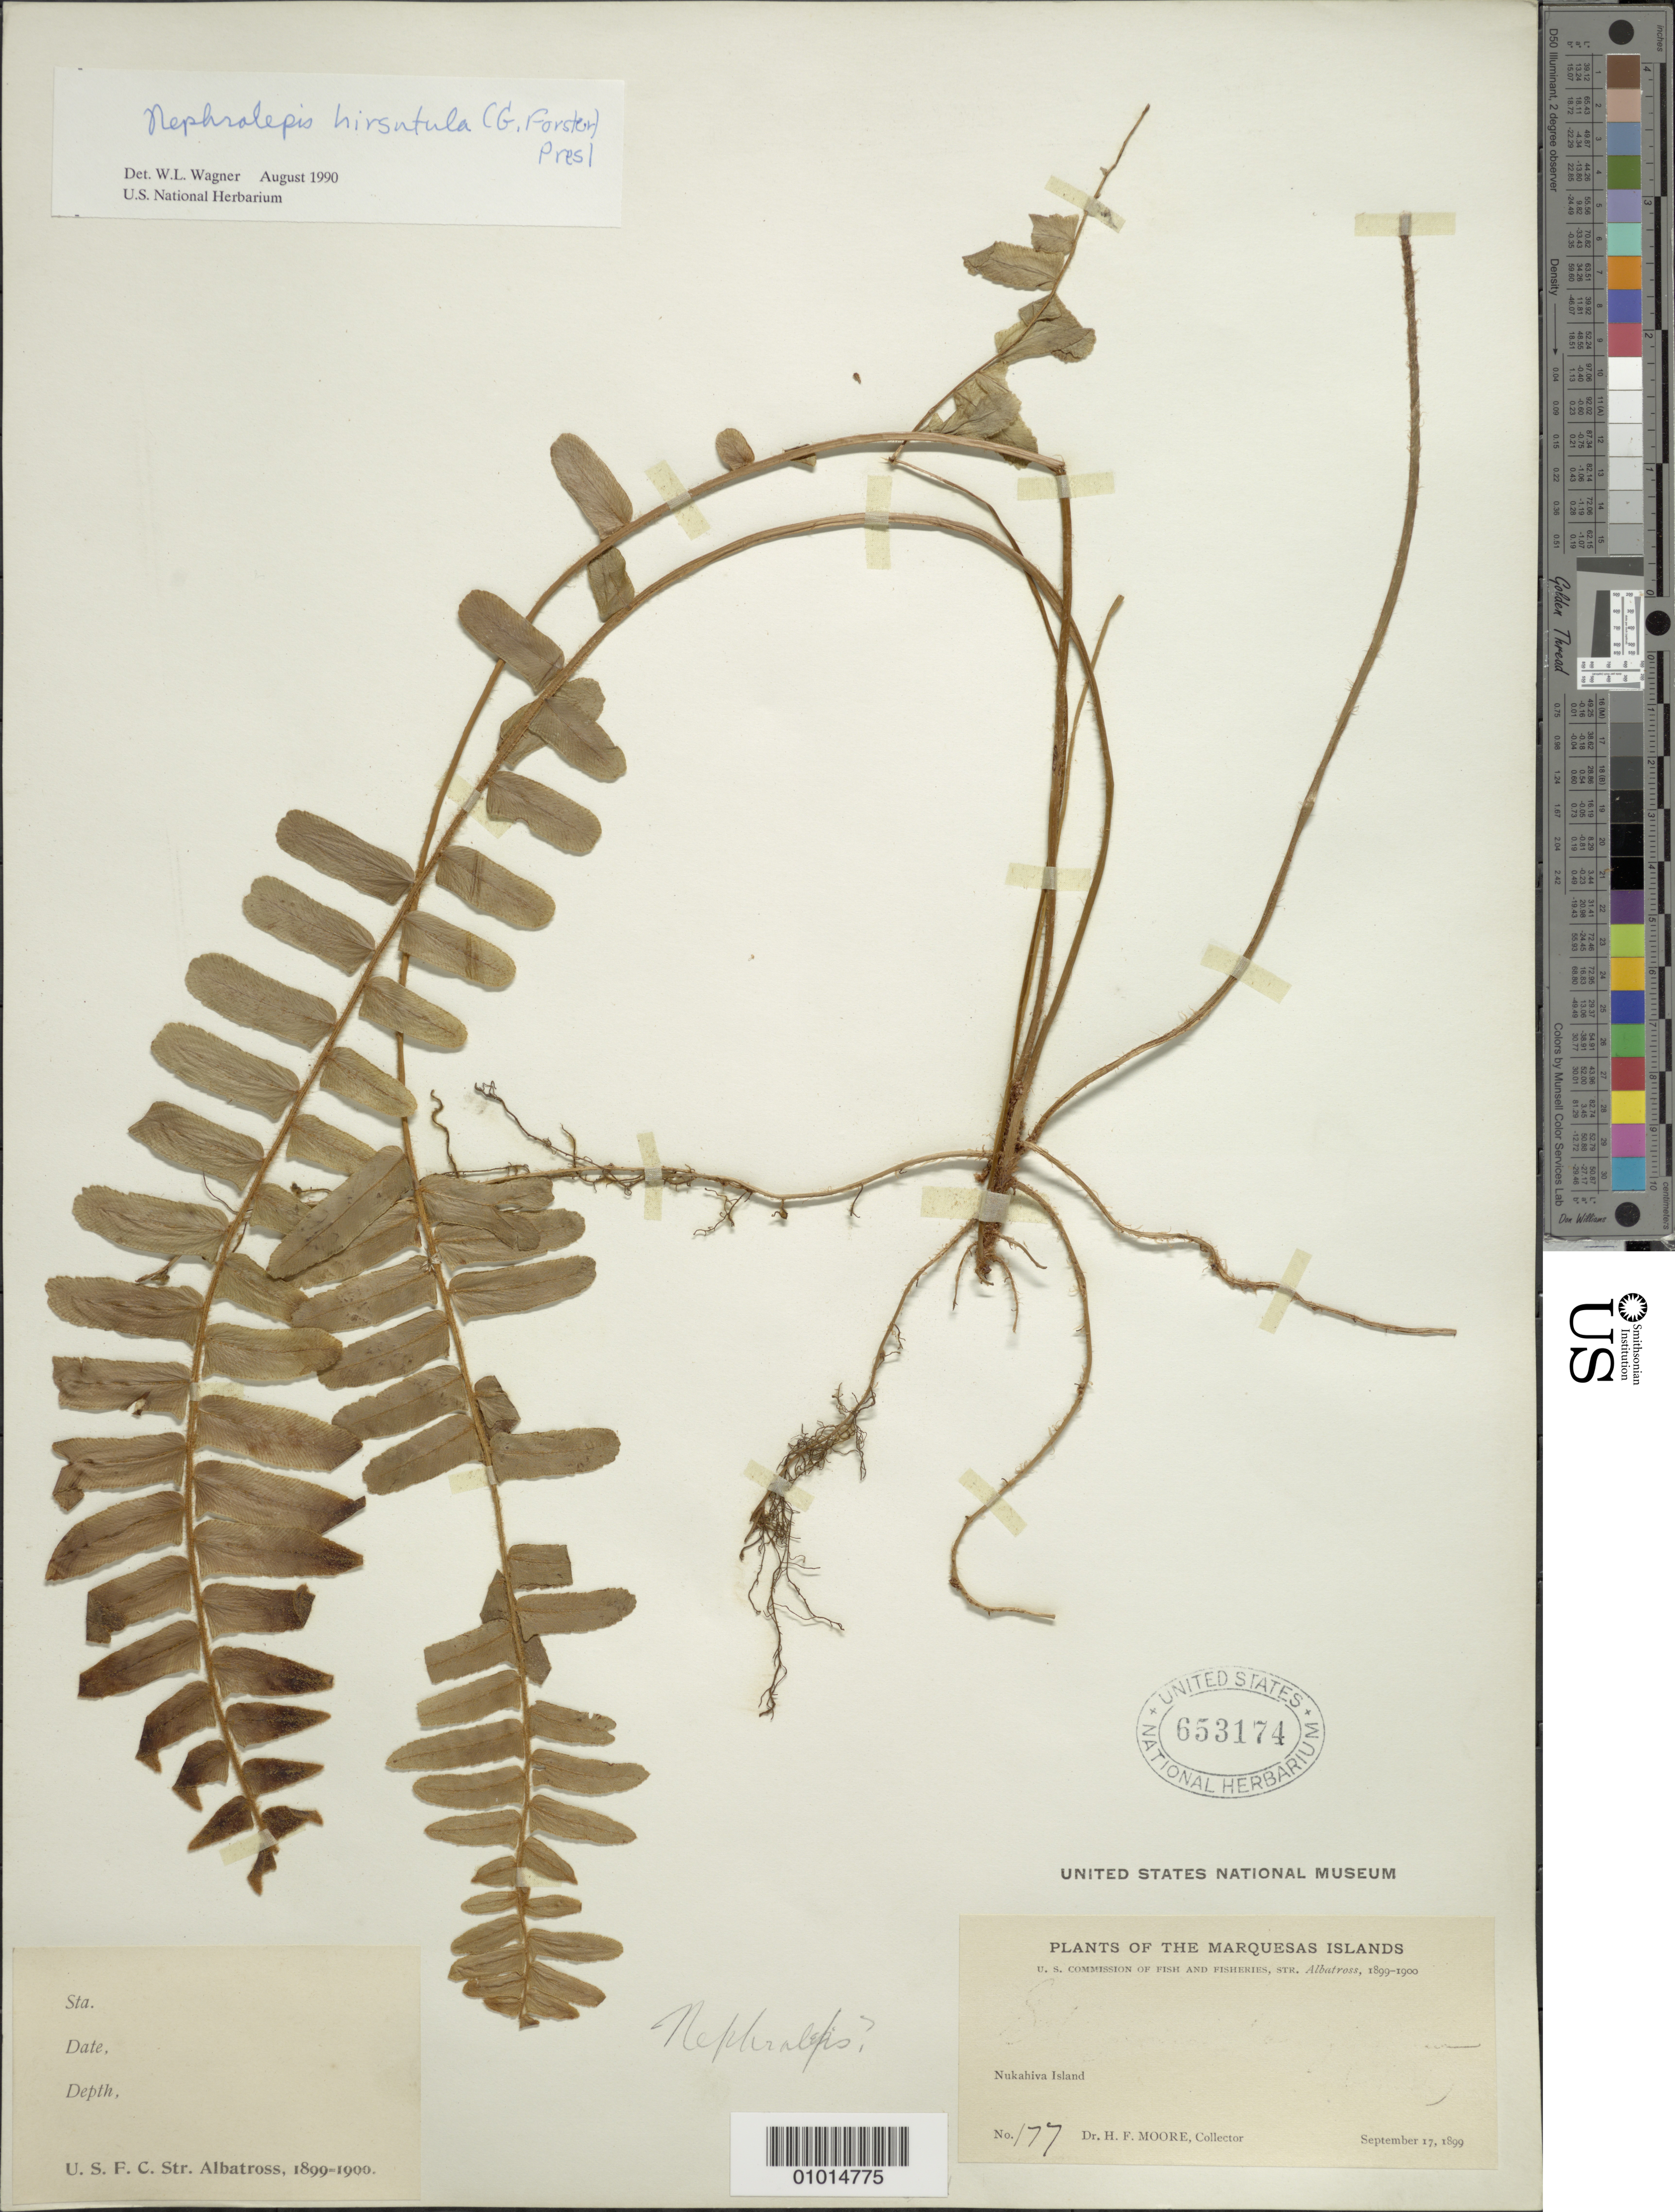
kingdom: Plantae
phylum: Tracheophyta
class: Polypodiopsida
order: Polypodiales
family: Nephrolepidaceae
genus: Nephrolepis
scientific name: Nephrolepis hirsutula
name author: (G. Forst.) C. Presl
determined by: Wagner, W. L., (BOT), Smithsonian Institution - National Museum of Natural History (UNITED STATES)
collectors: H. F. Moore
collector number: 177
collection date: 1899-09-17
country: French Polynesia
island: Nuku Hiva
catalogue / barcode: US 653174